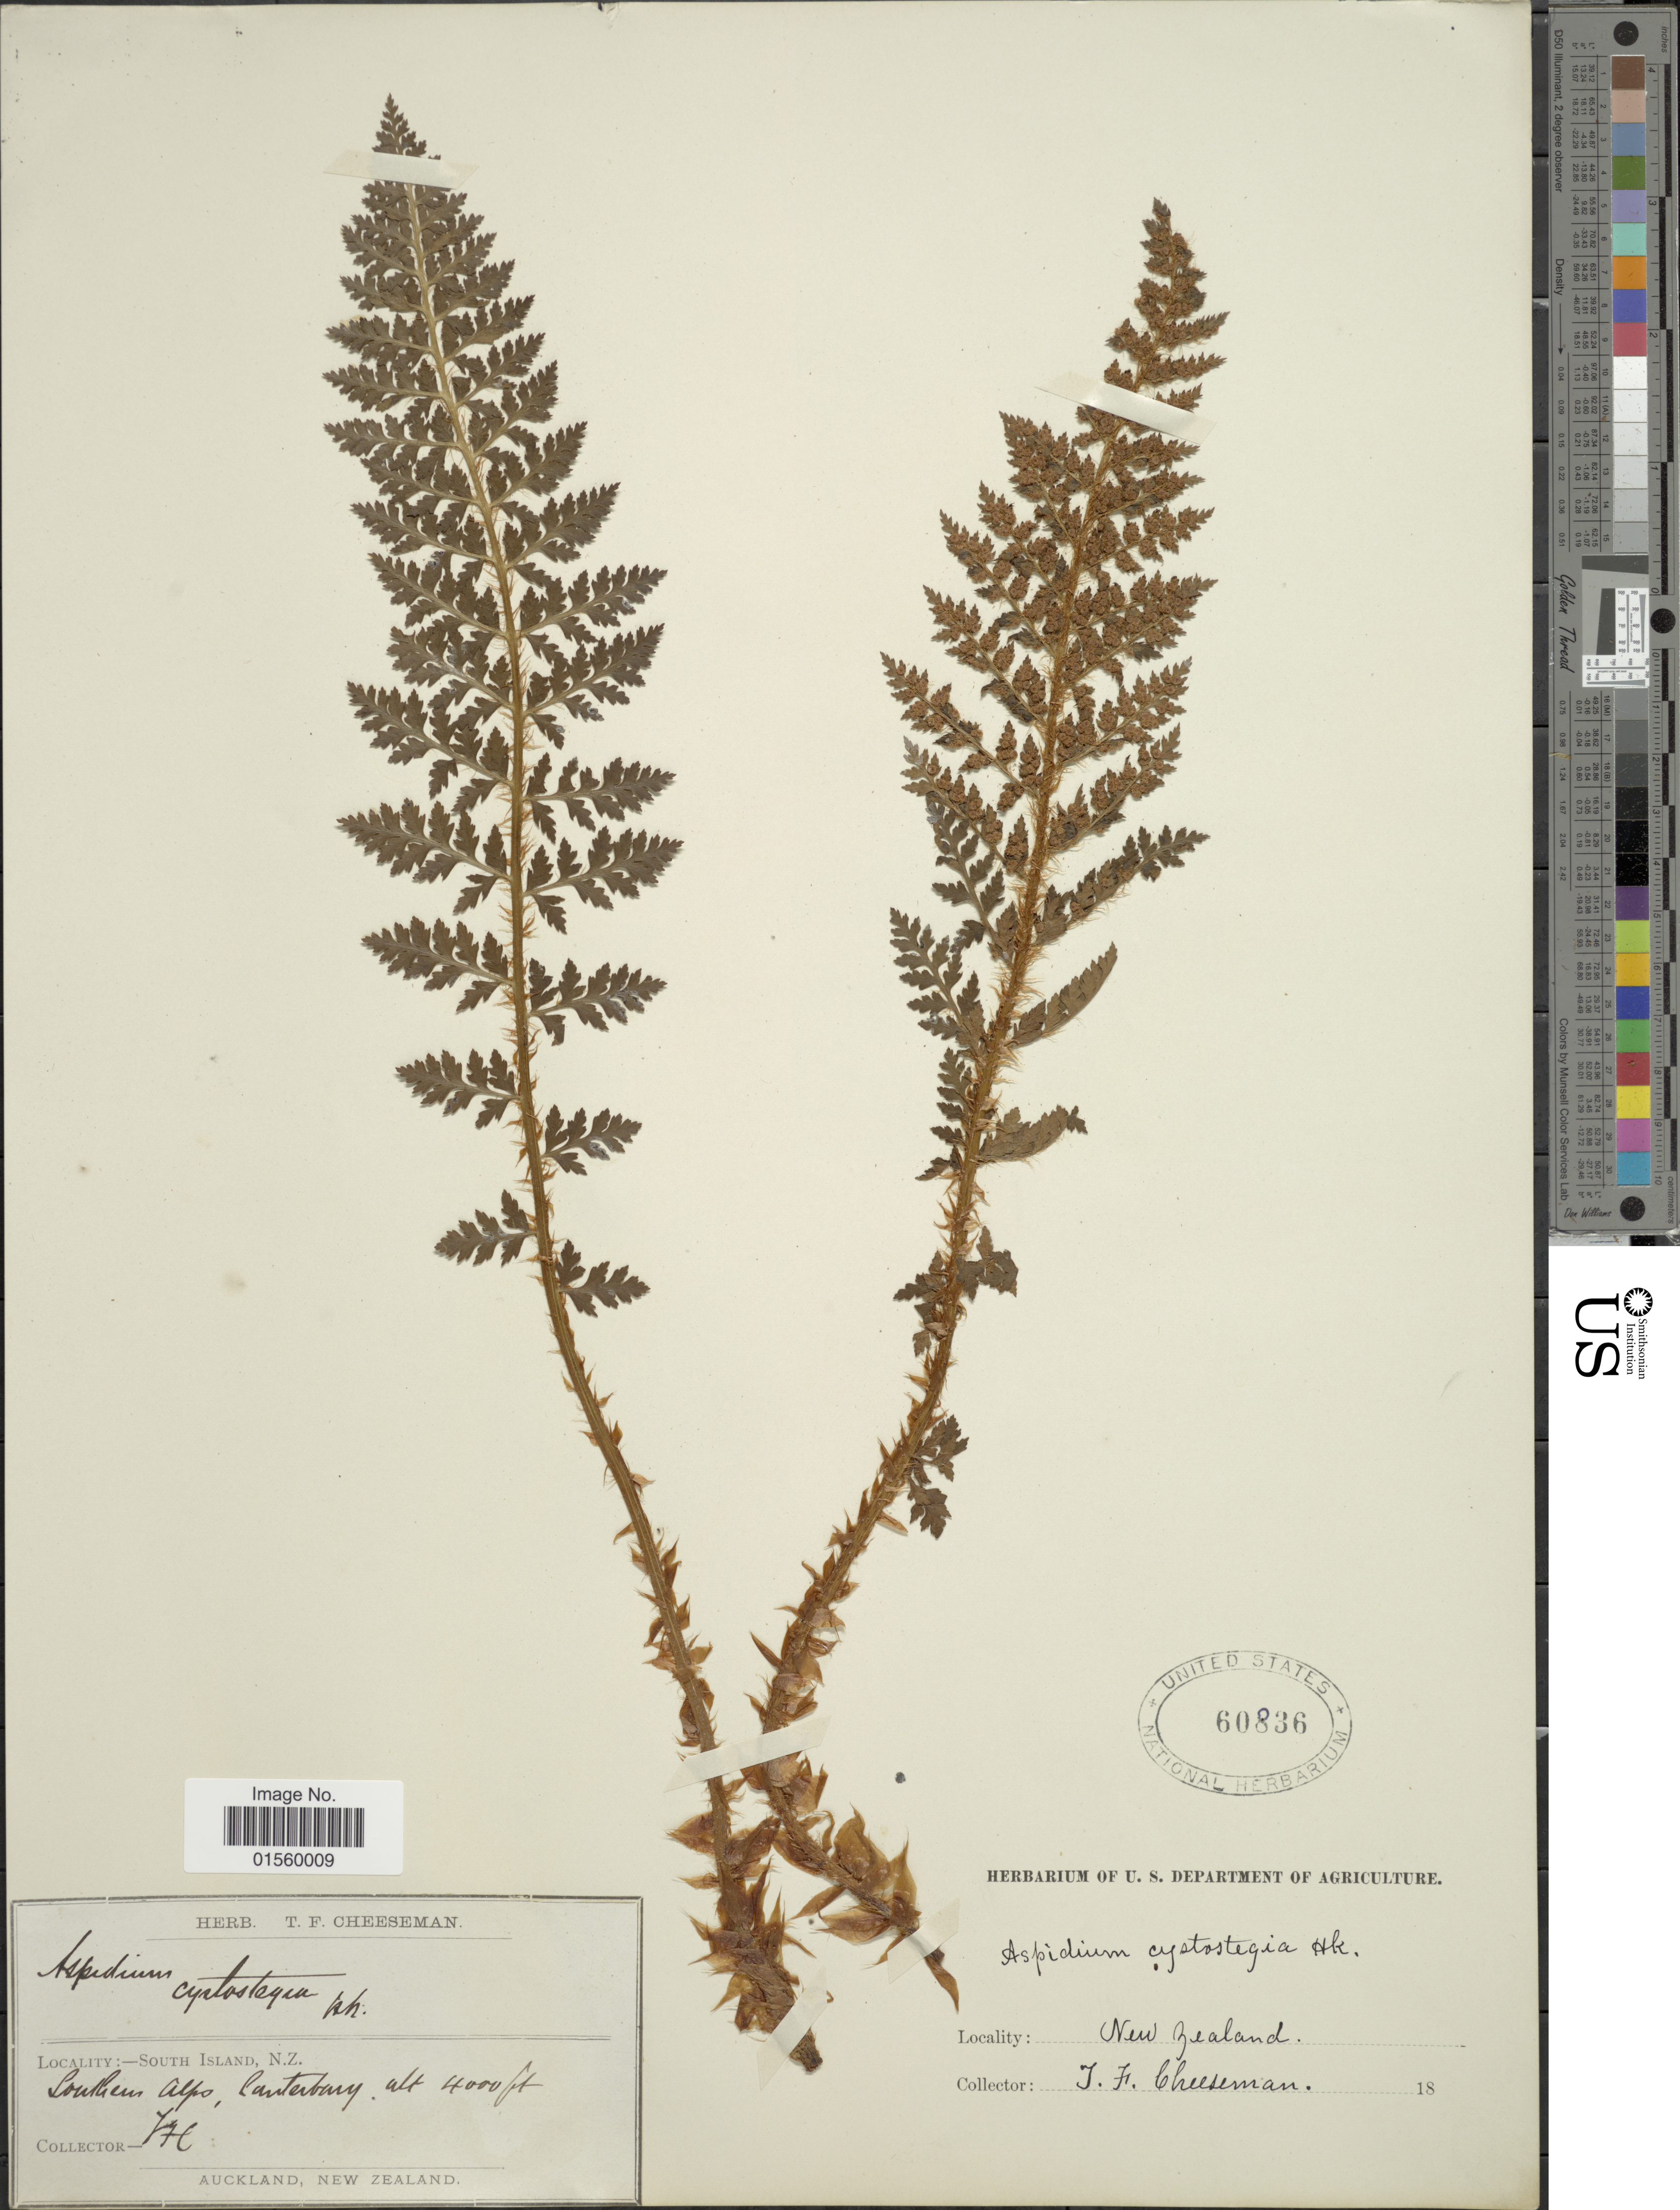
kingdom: Plantae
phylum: Tracheophyta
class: Polypodiopsida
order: Polypodiales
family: Dryopteridaceae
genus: Polystichum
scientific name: Polystichum cystostegia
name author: (Hook.) J.B. Armstr.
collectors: T. F. Cheeseman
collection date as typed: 18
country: New Zealand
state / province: Canterbury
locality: South Island, N. Z., Southern Alps, Canterbury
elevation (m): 1219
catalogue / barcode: US 60836